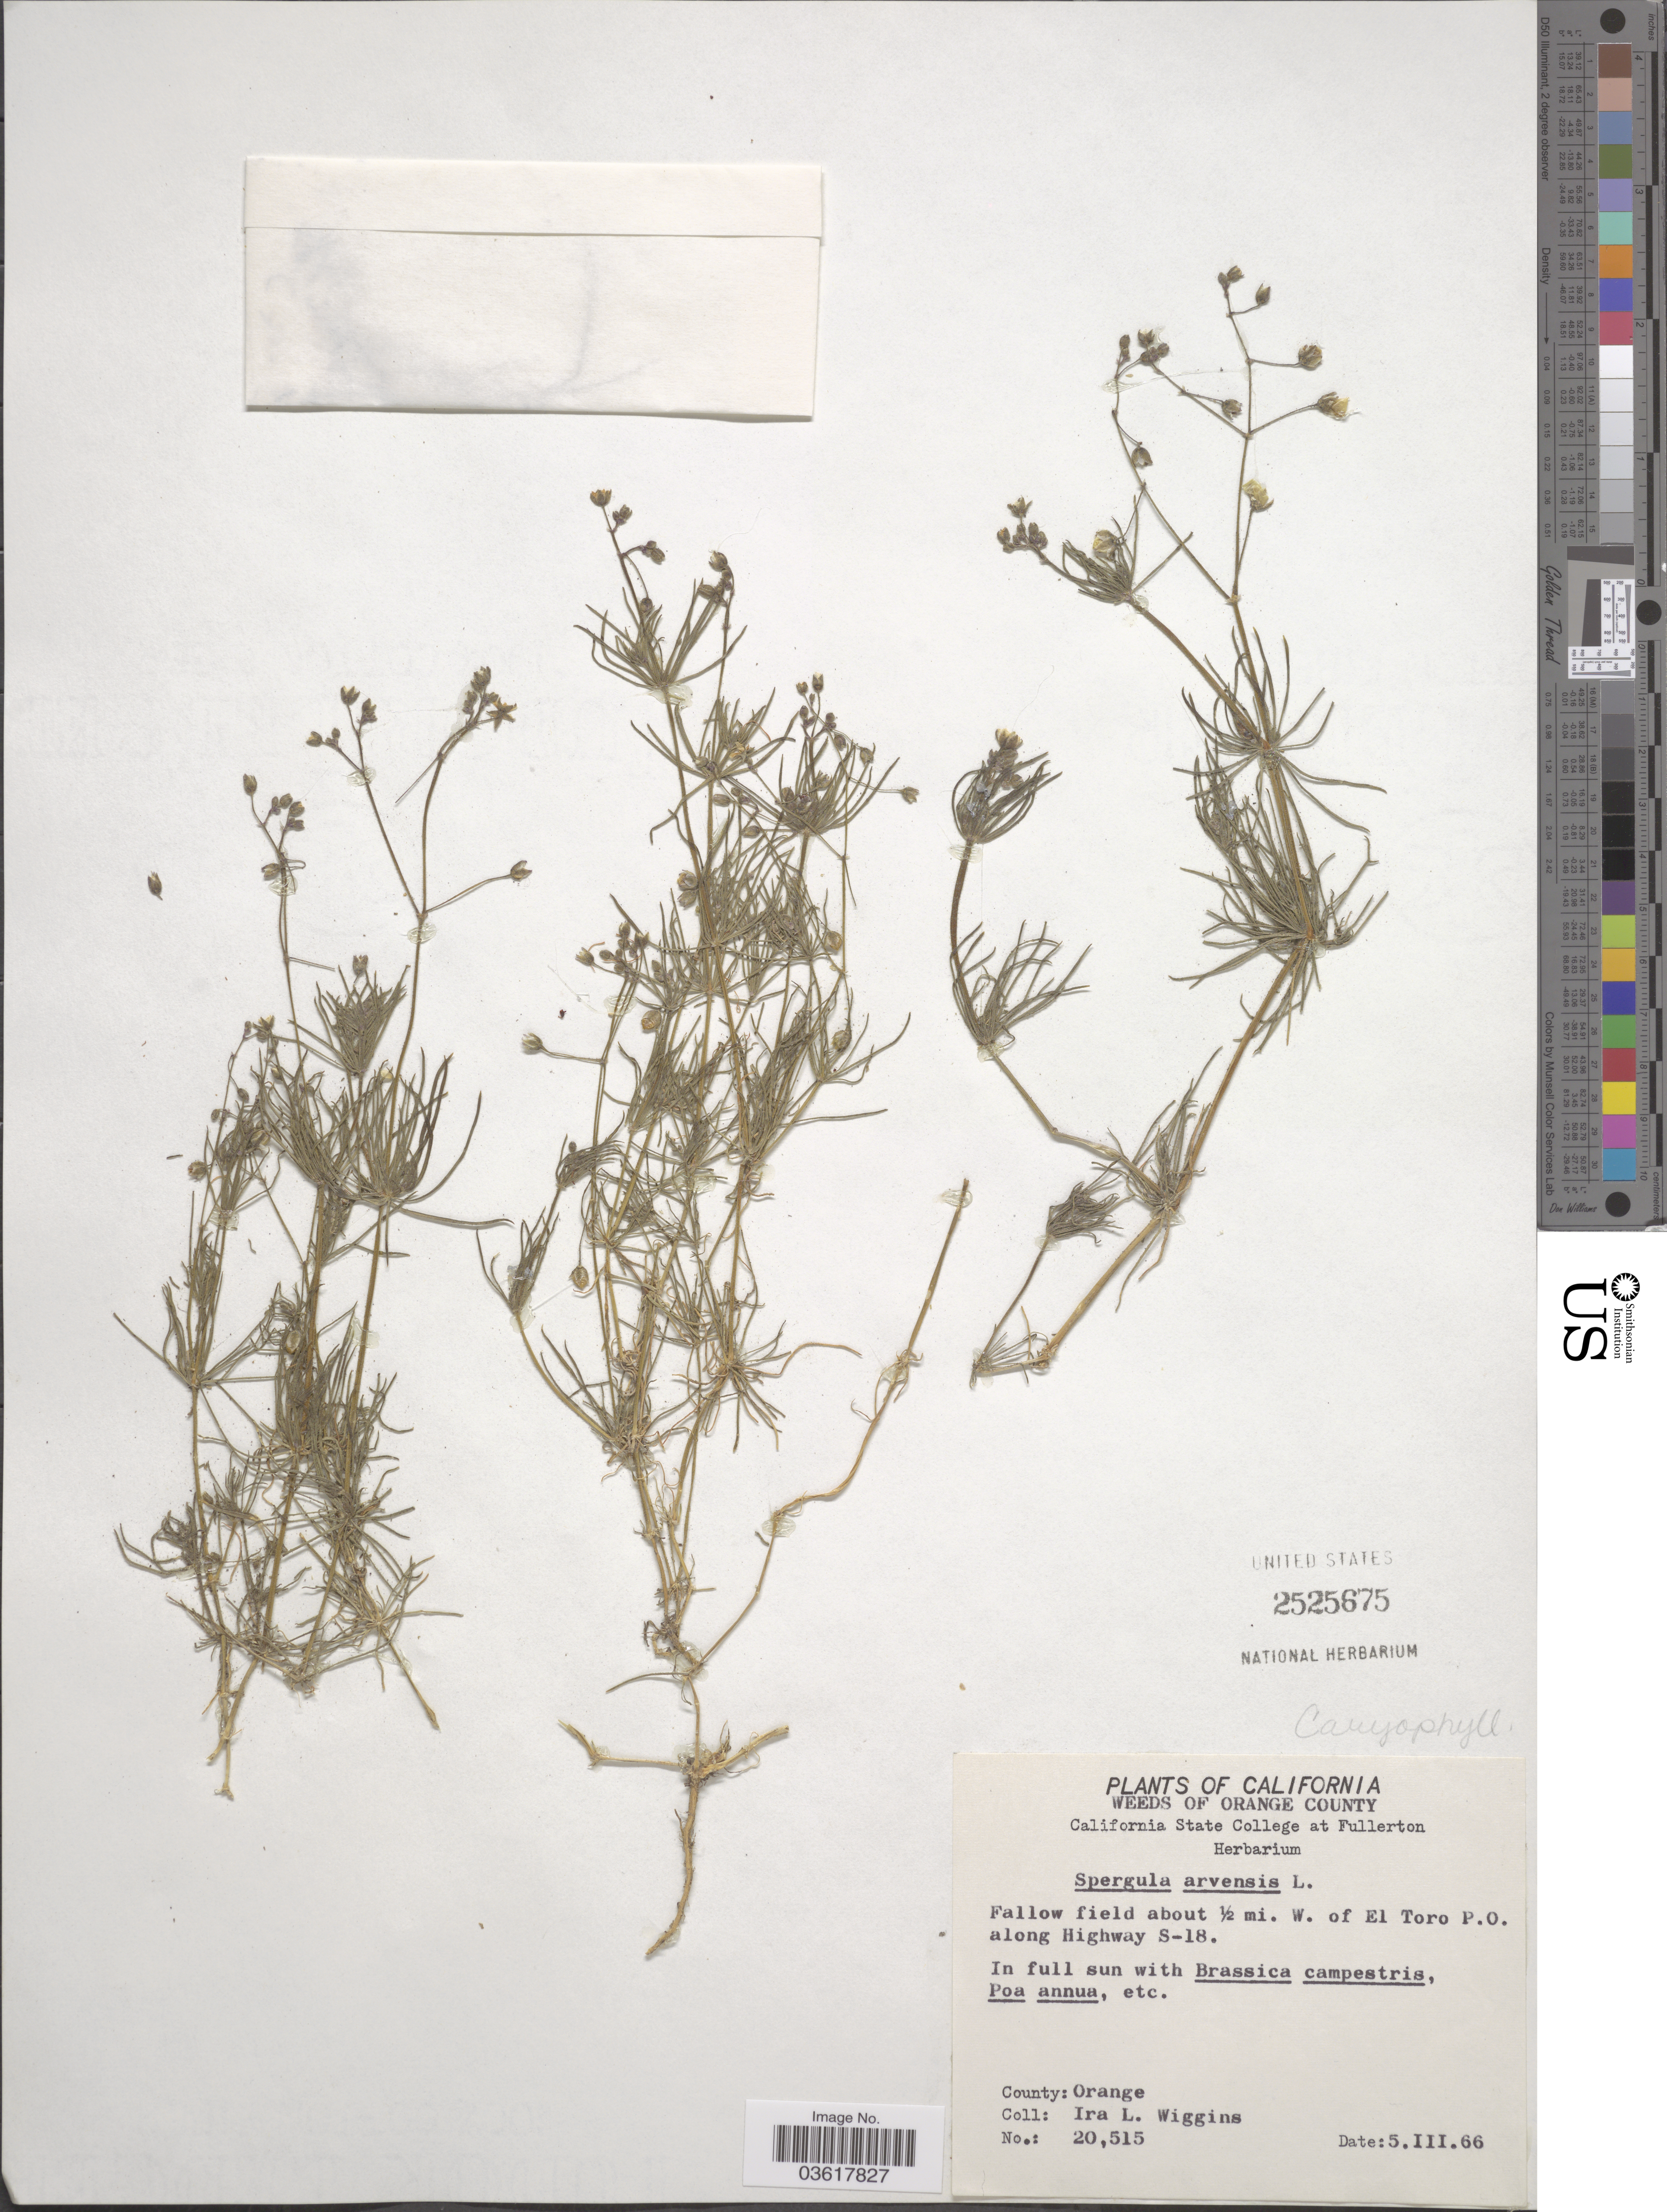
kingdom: Plantae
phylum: Tracheophyta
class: Magnoliopsida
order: Caryophyllales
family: Caryophyllaceae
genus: Spergula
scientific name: Spergula arvensis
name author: L.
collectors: I. L. Wiggins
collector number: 20515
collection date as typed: Transcribed d/m/y: 5/3/66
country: United States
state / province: California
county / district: Orange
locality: Orange County. Fallow field about ½mi. W. of El Toro P.O. along Highway S-18. County: Orange.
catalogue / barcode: US 2525675